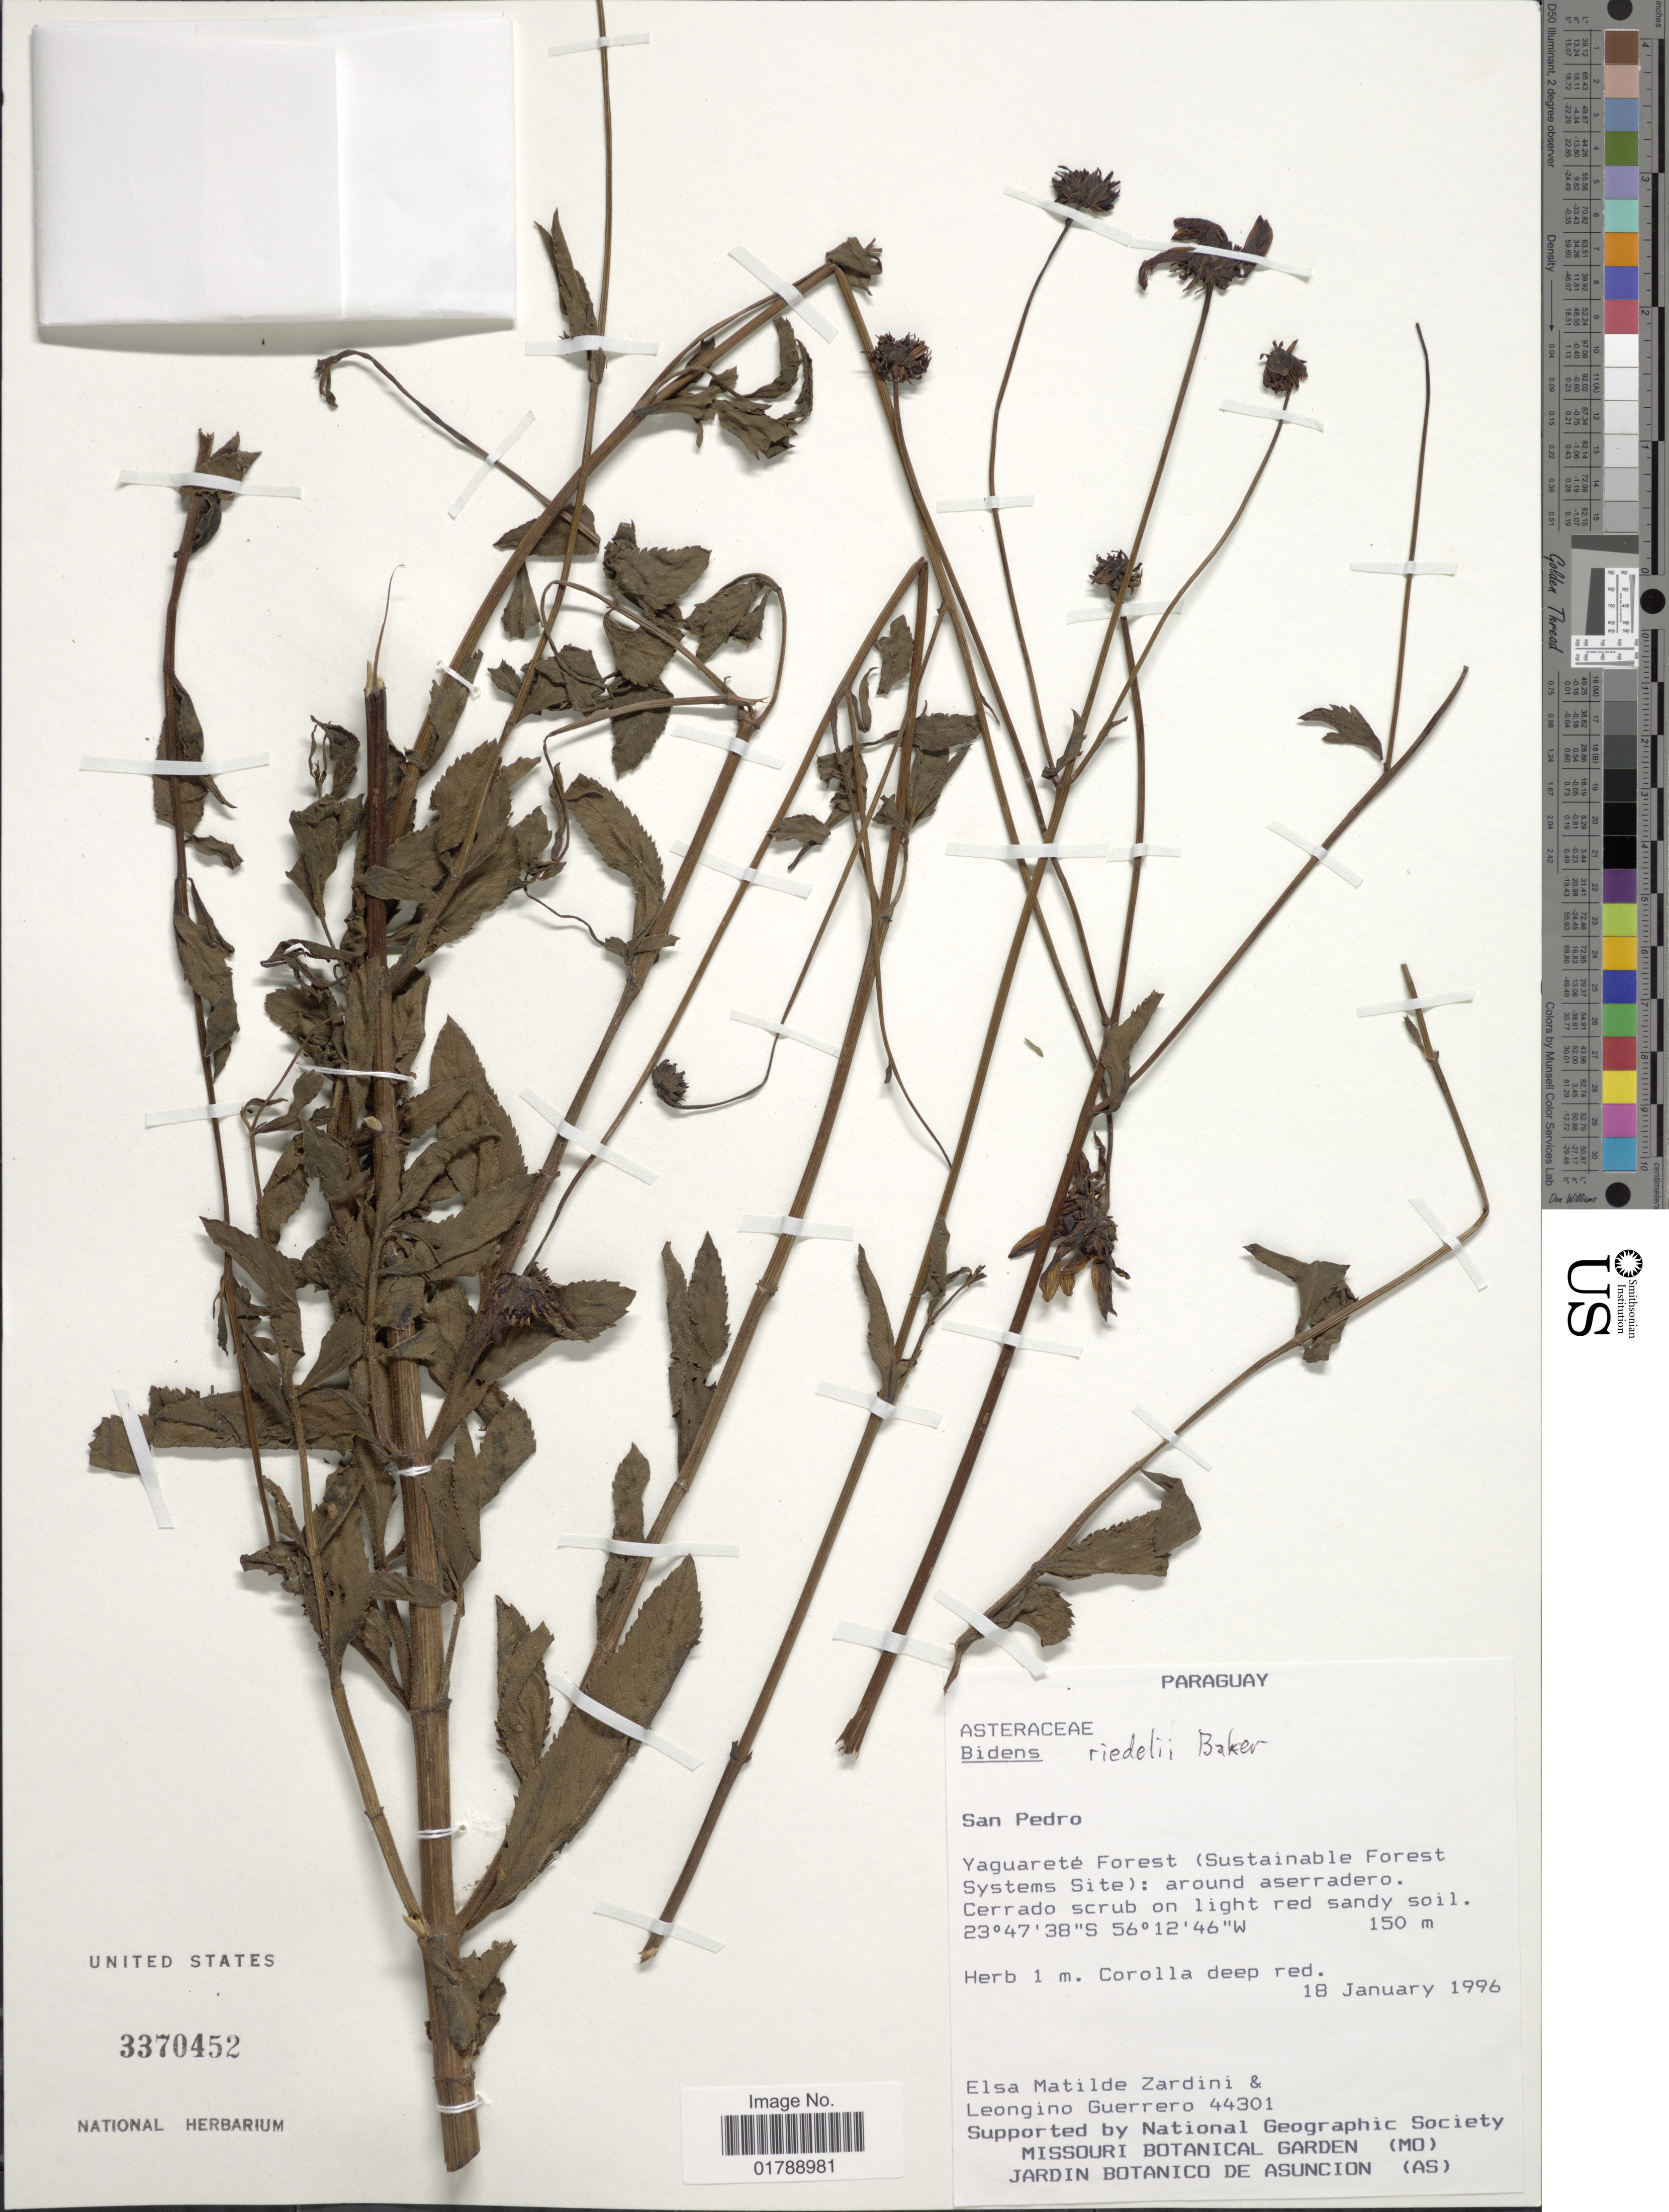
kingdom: Plantae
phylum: Tracheophyta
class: Magnoliopsida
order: Asterales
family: Asteraceae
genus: Bidens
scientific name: Bidens riedelii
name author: Baker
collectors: E. M. Zardini & L. Guerrero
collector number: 44301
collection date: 1996-01-18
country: Paraguay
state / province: San Pedro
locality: Yaguareté Forest (Sustainable Forest Systems Site): around asseradero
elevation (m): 150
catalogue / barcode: US 3370452